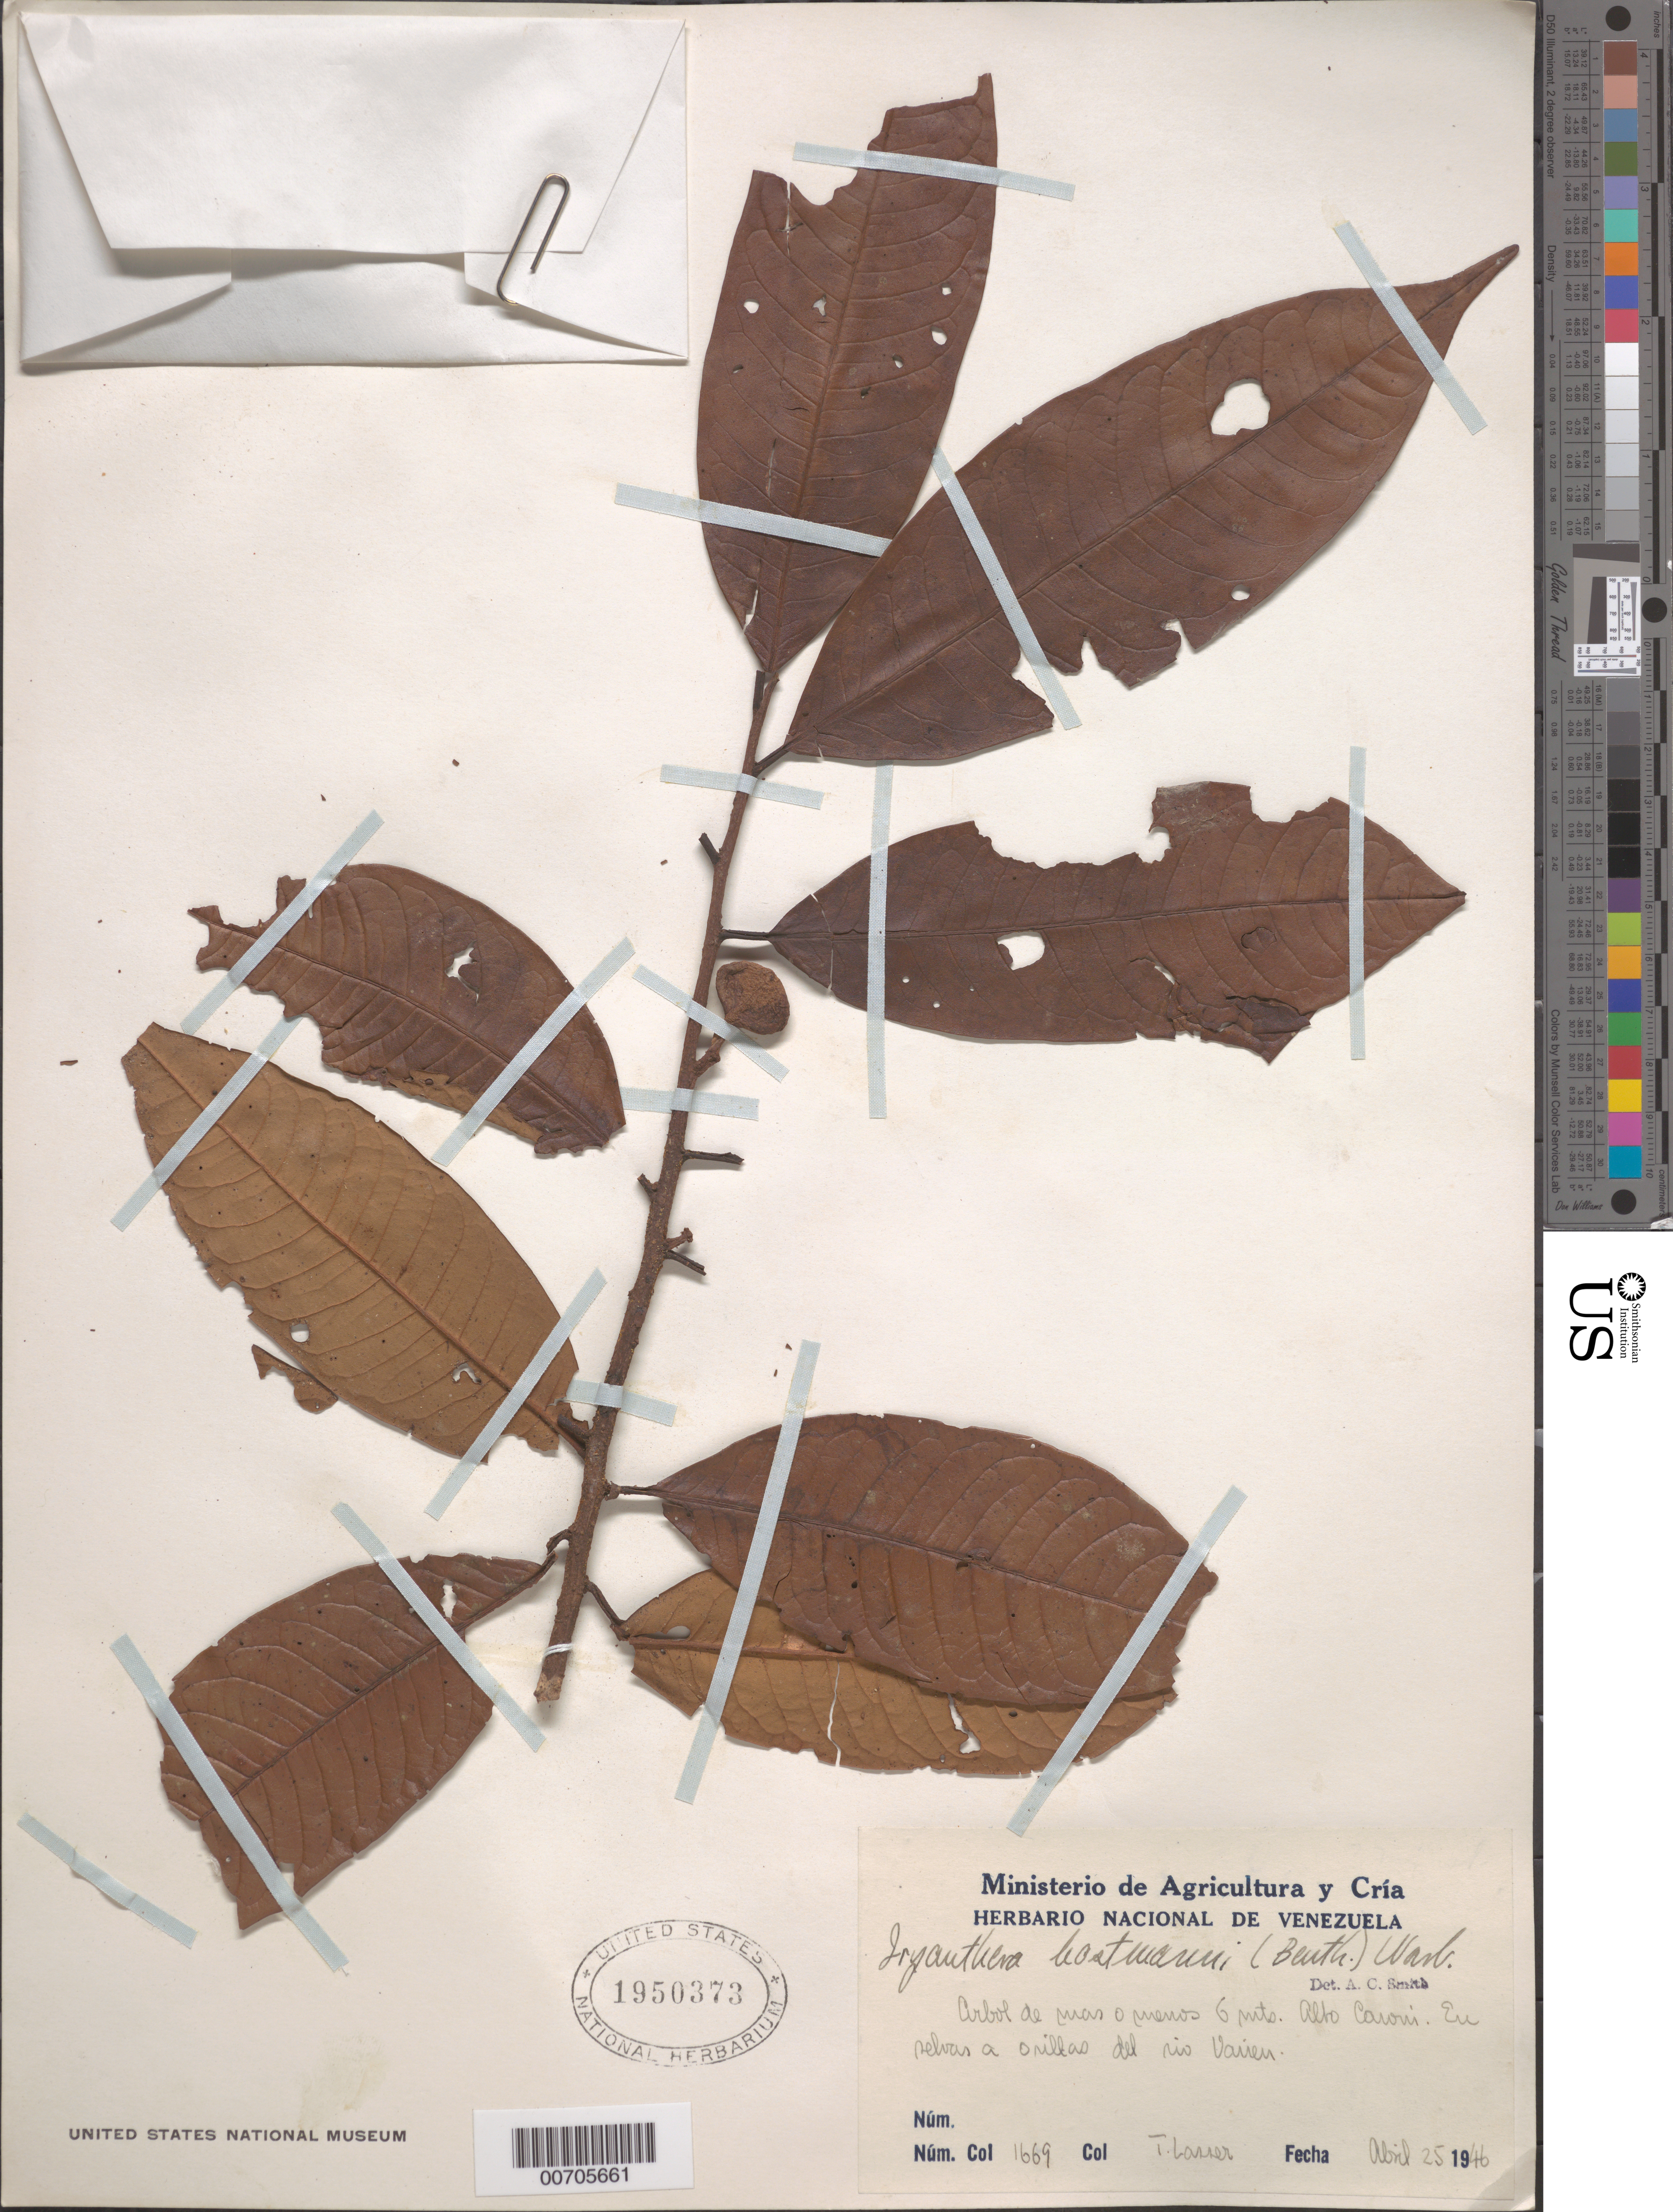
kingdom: Plantae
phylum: Tracheophyta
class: Magnoliopsida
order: Magnoliales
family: Myristicaceae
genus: Iryanthera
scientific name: Iryanthera hostmannii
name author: (Benth.) Warb.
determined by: Smith, A. C.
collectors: T. Lasser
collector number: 1669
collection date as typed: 25-Apr-46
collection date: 1946-04-25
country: Venezuela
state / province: Bolívar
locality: Alto Caroní, Río Uairén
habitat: Forest along river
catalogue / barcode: US 1950373